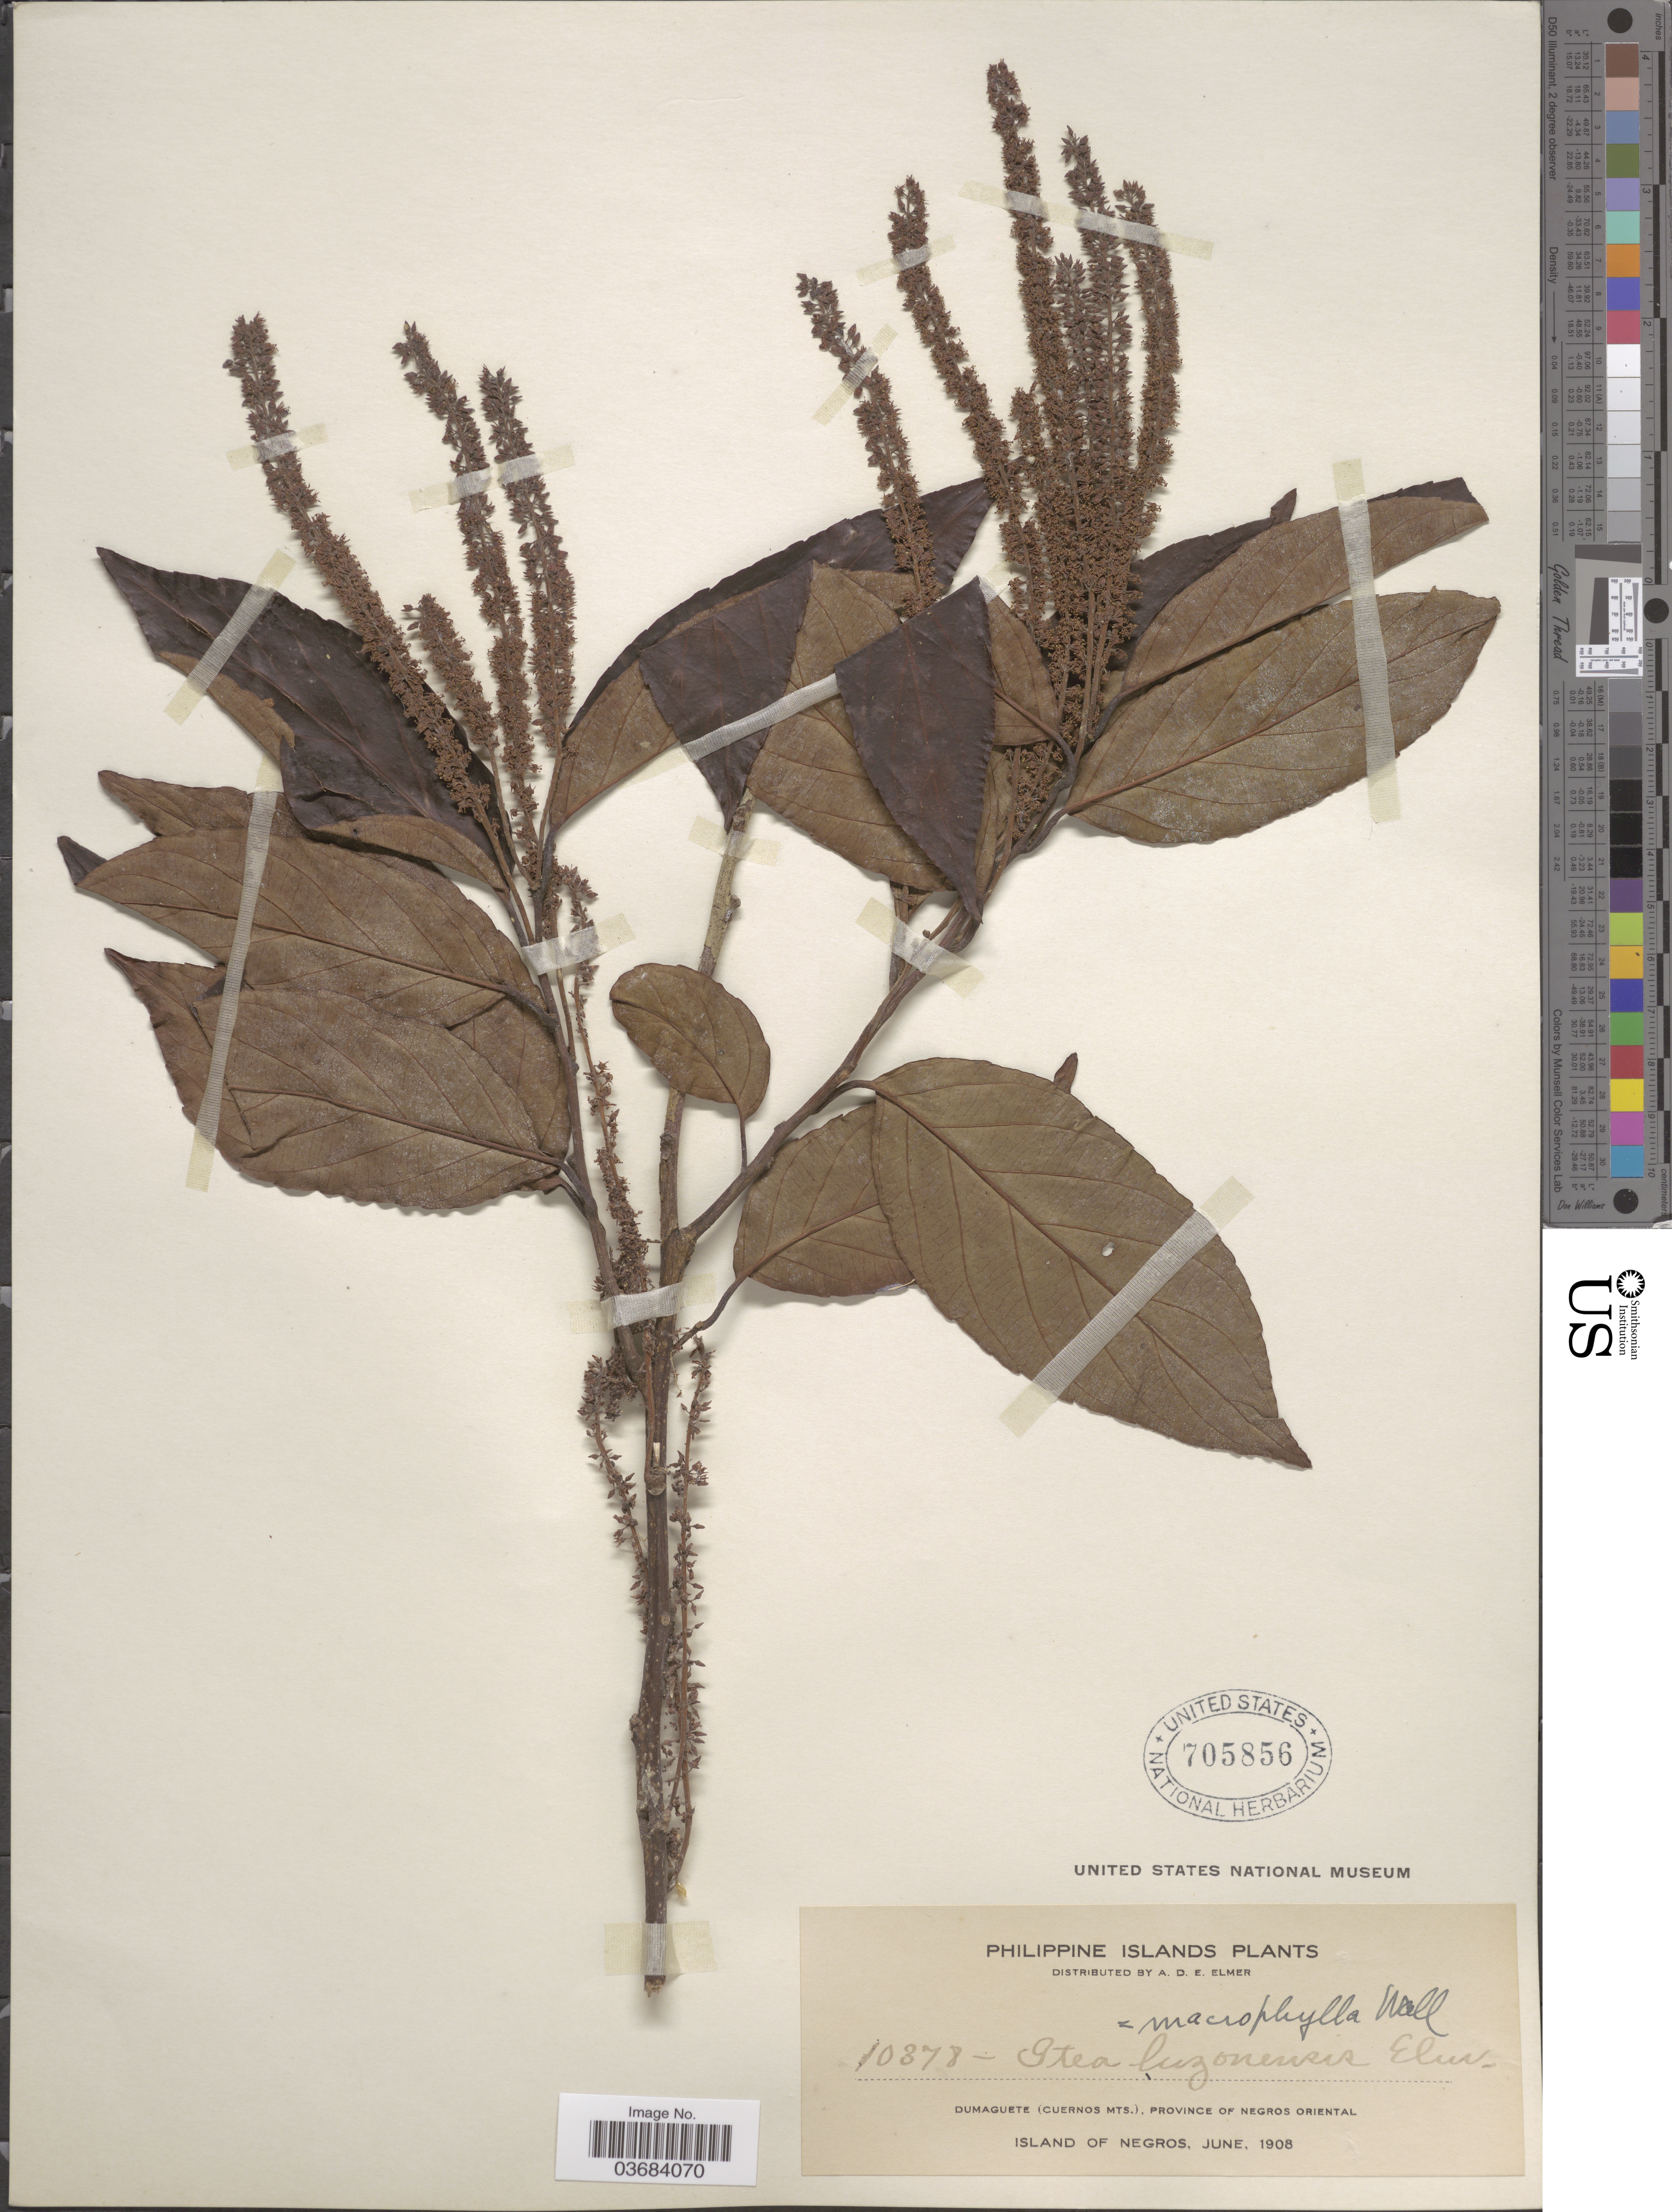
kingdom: Plantae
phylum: Tracheophyta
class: Magnoliopsida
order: Saxifragales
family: Iteaceae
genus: Itea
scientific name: Itea macrophylla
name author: Wall.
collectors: A. D. E. Elmer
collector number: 10378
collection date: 1908-06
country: Philippines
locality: Dumaguete (Cuernos Mts.), province of Negros Oriental. Island of Negros.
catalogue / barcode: US 705856